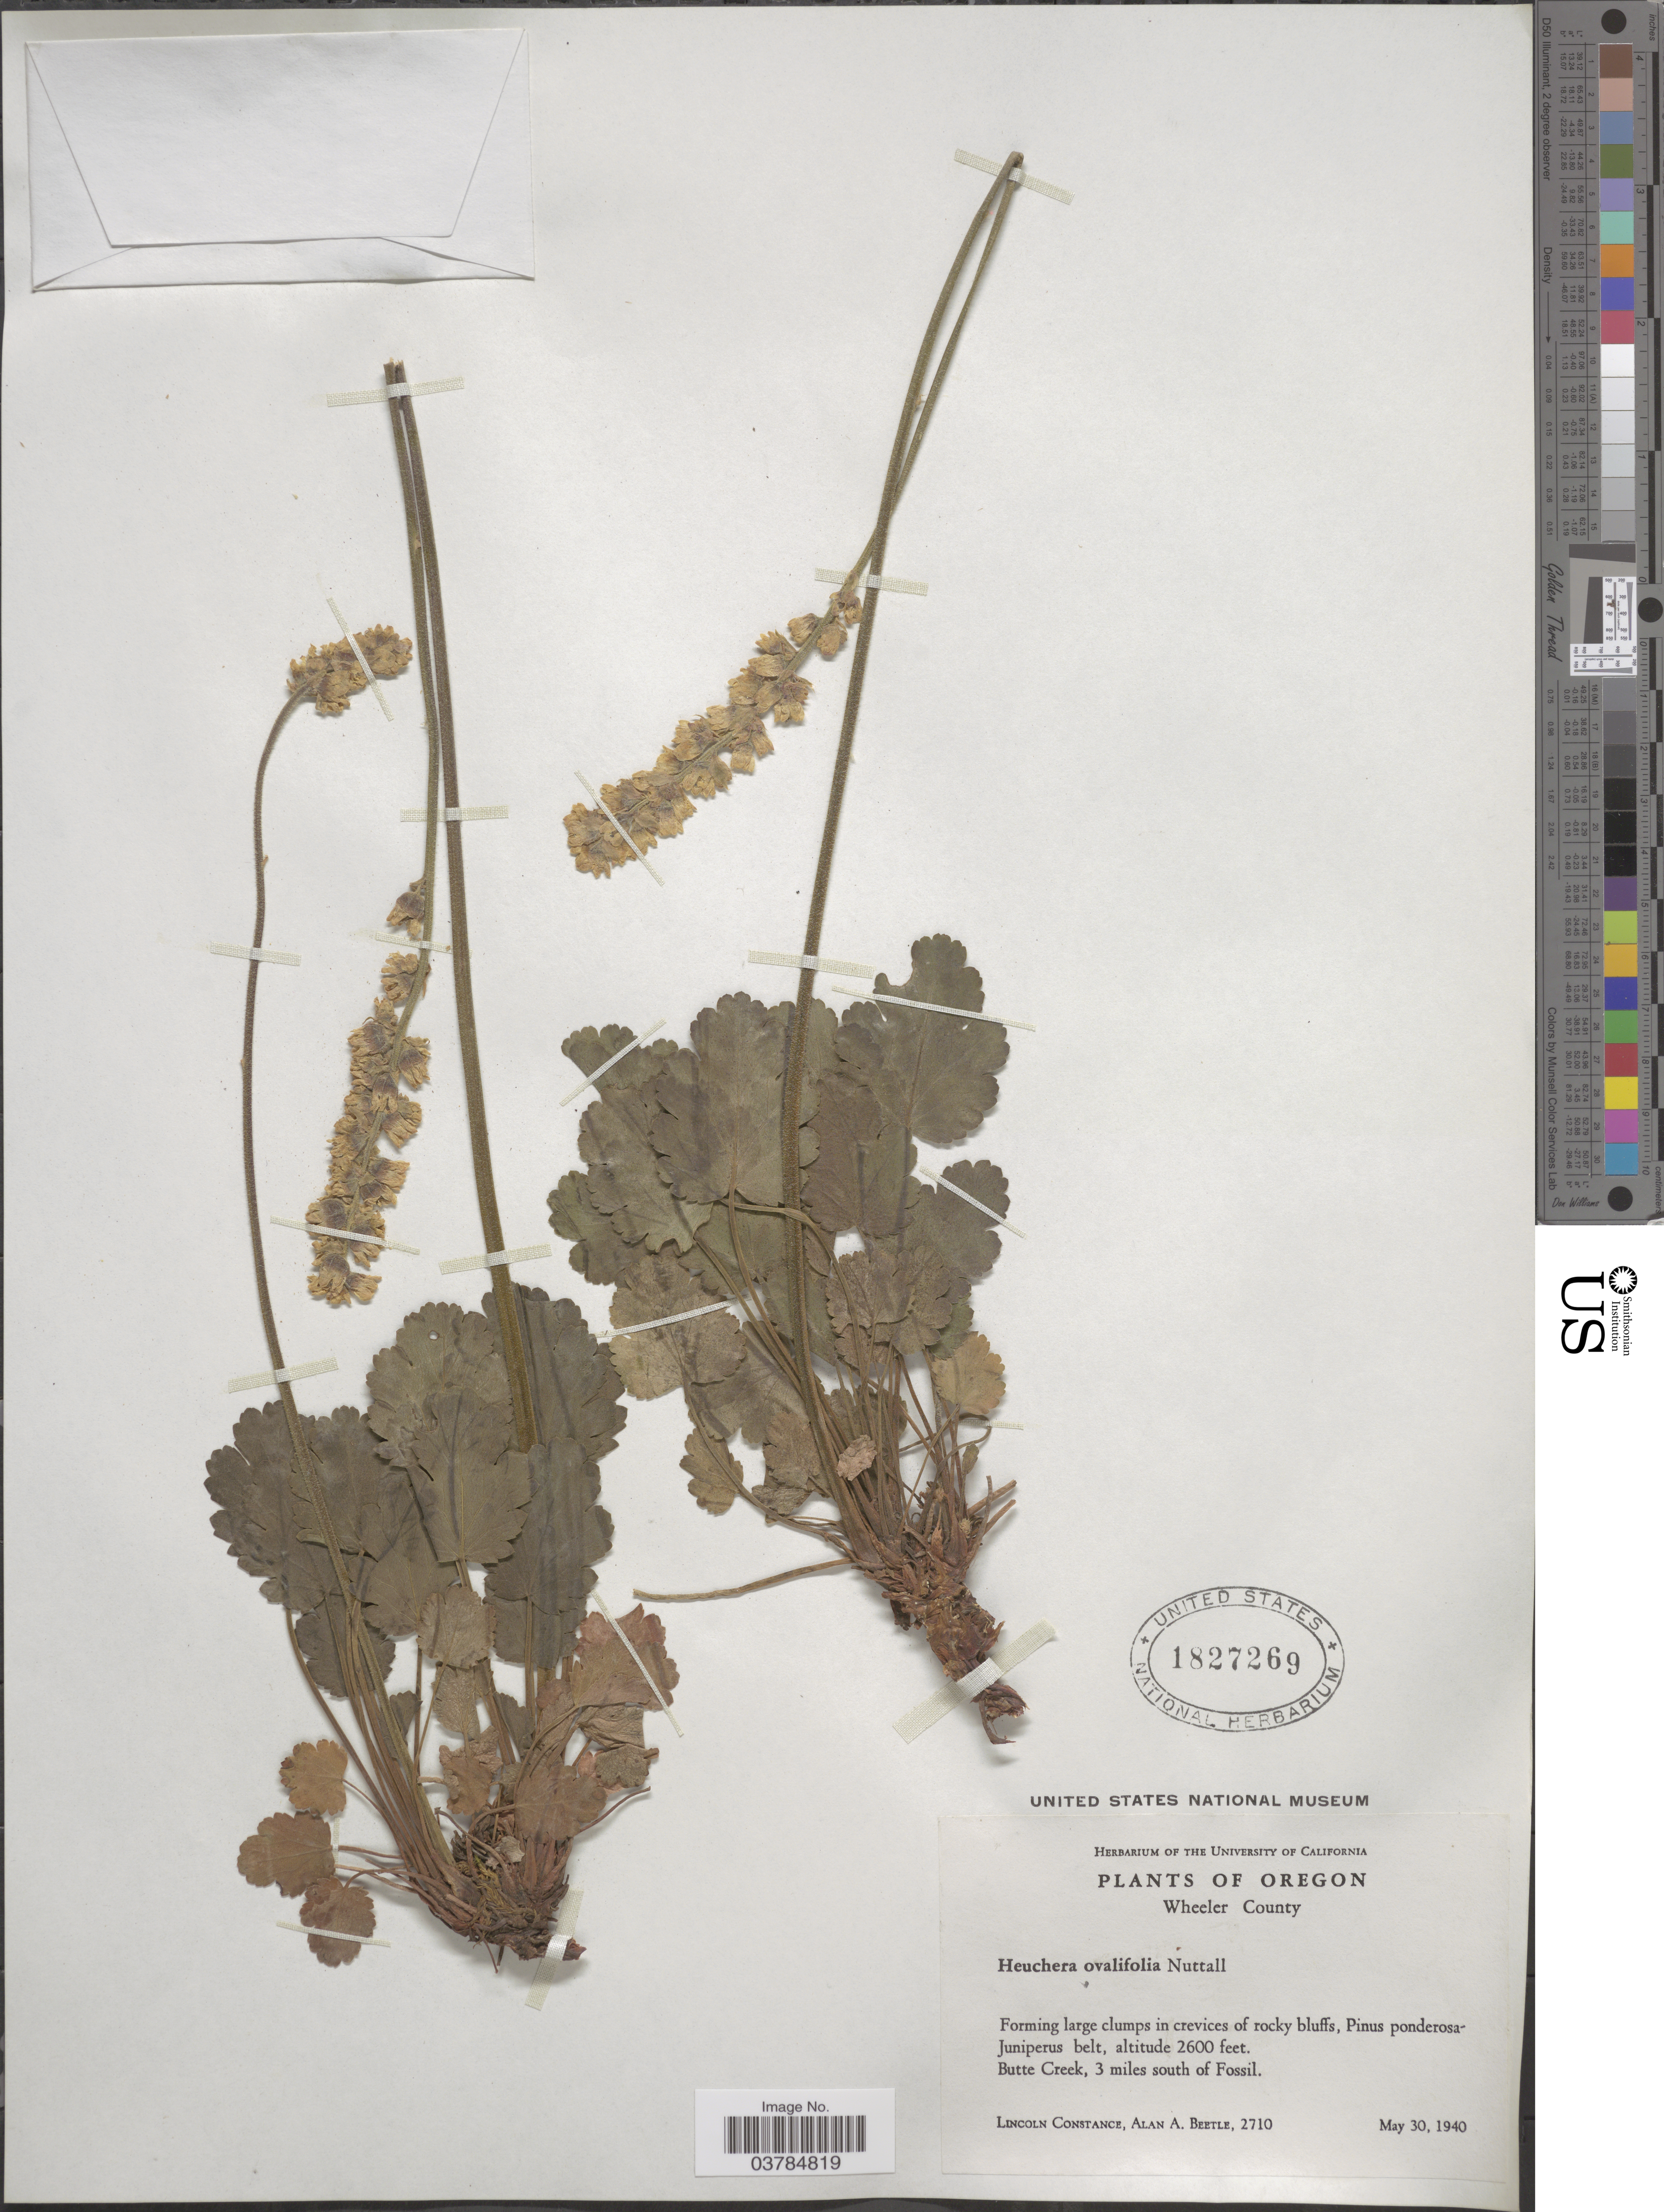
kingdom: Plantae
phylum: Tracheophyta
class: Magnoliopsida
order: Saxifragales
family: Saxifragaceae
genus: Heuchera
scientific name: Heuchera ovalifolia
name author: Torr. & A. Gray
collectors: L. Constance & A. A. Beetle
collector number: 2710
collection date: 1940-05-30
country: United States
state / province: Oregon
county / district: Wheeler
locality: Wheeler County. Butte Creek, 3 miles south of Fossil.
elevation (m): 792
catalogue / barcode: US 1827269